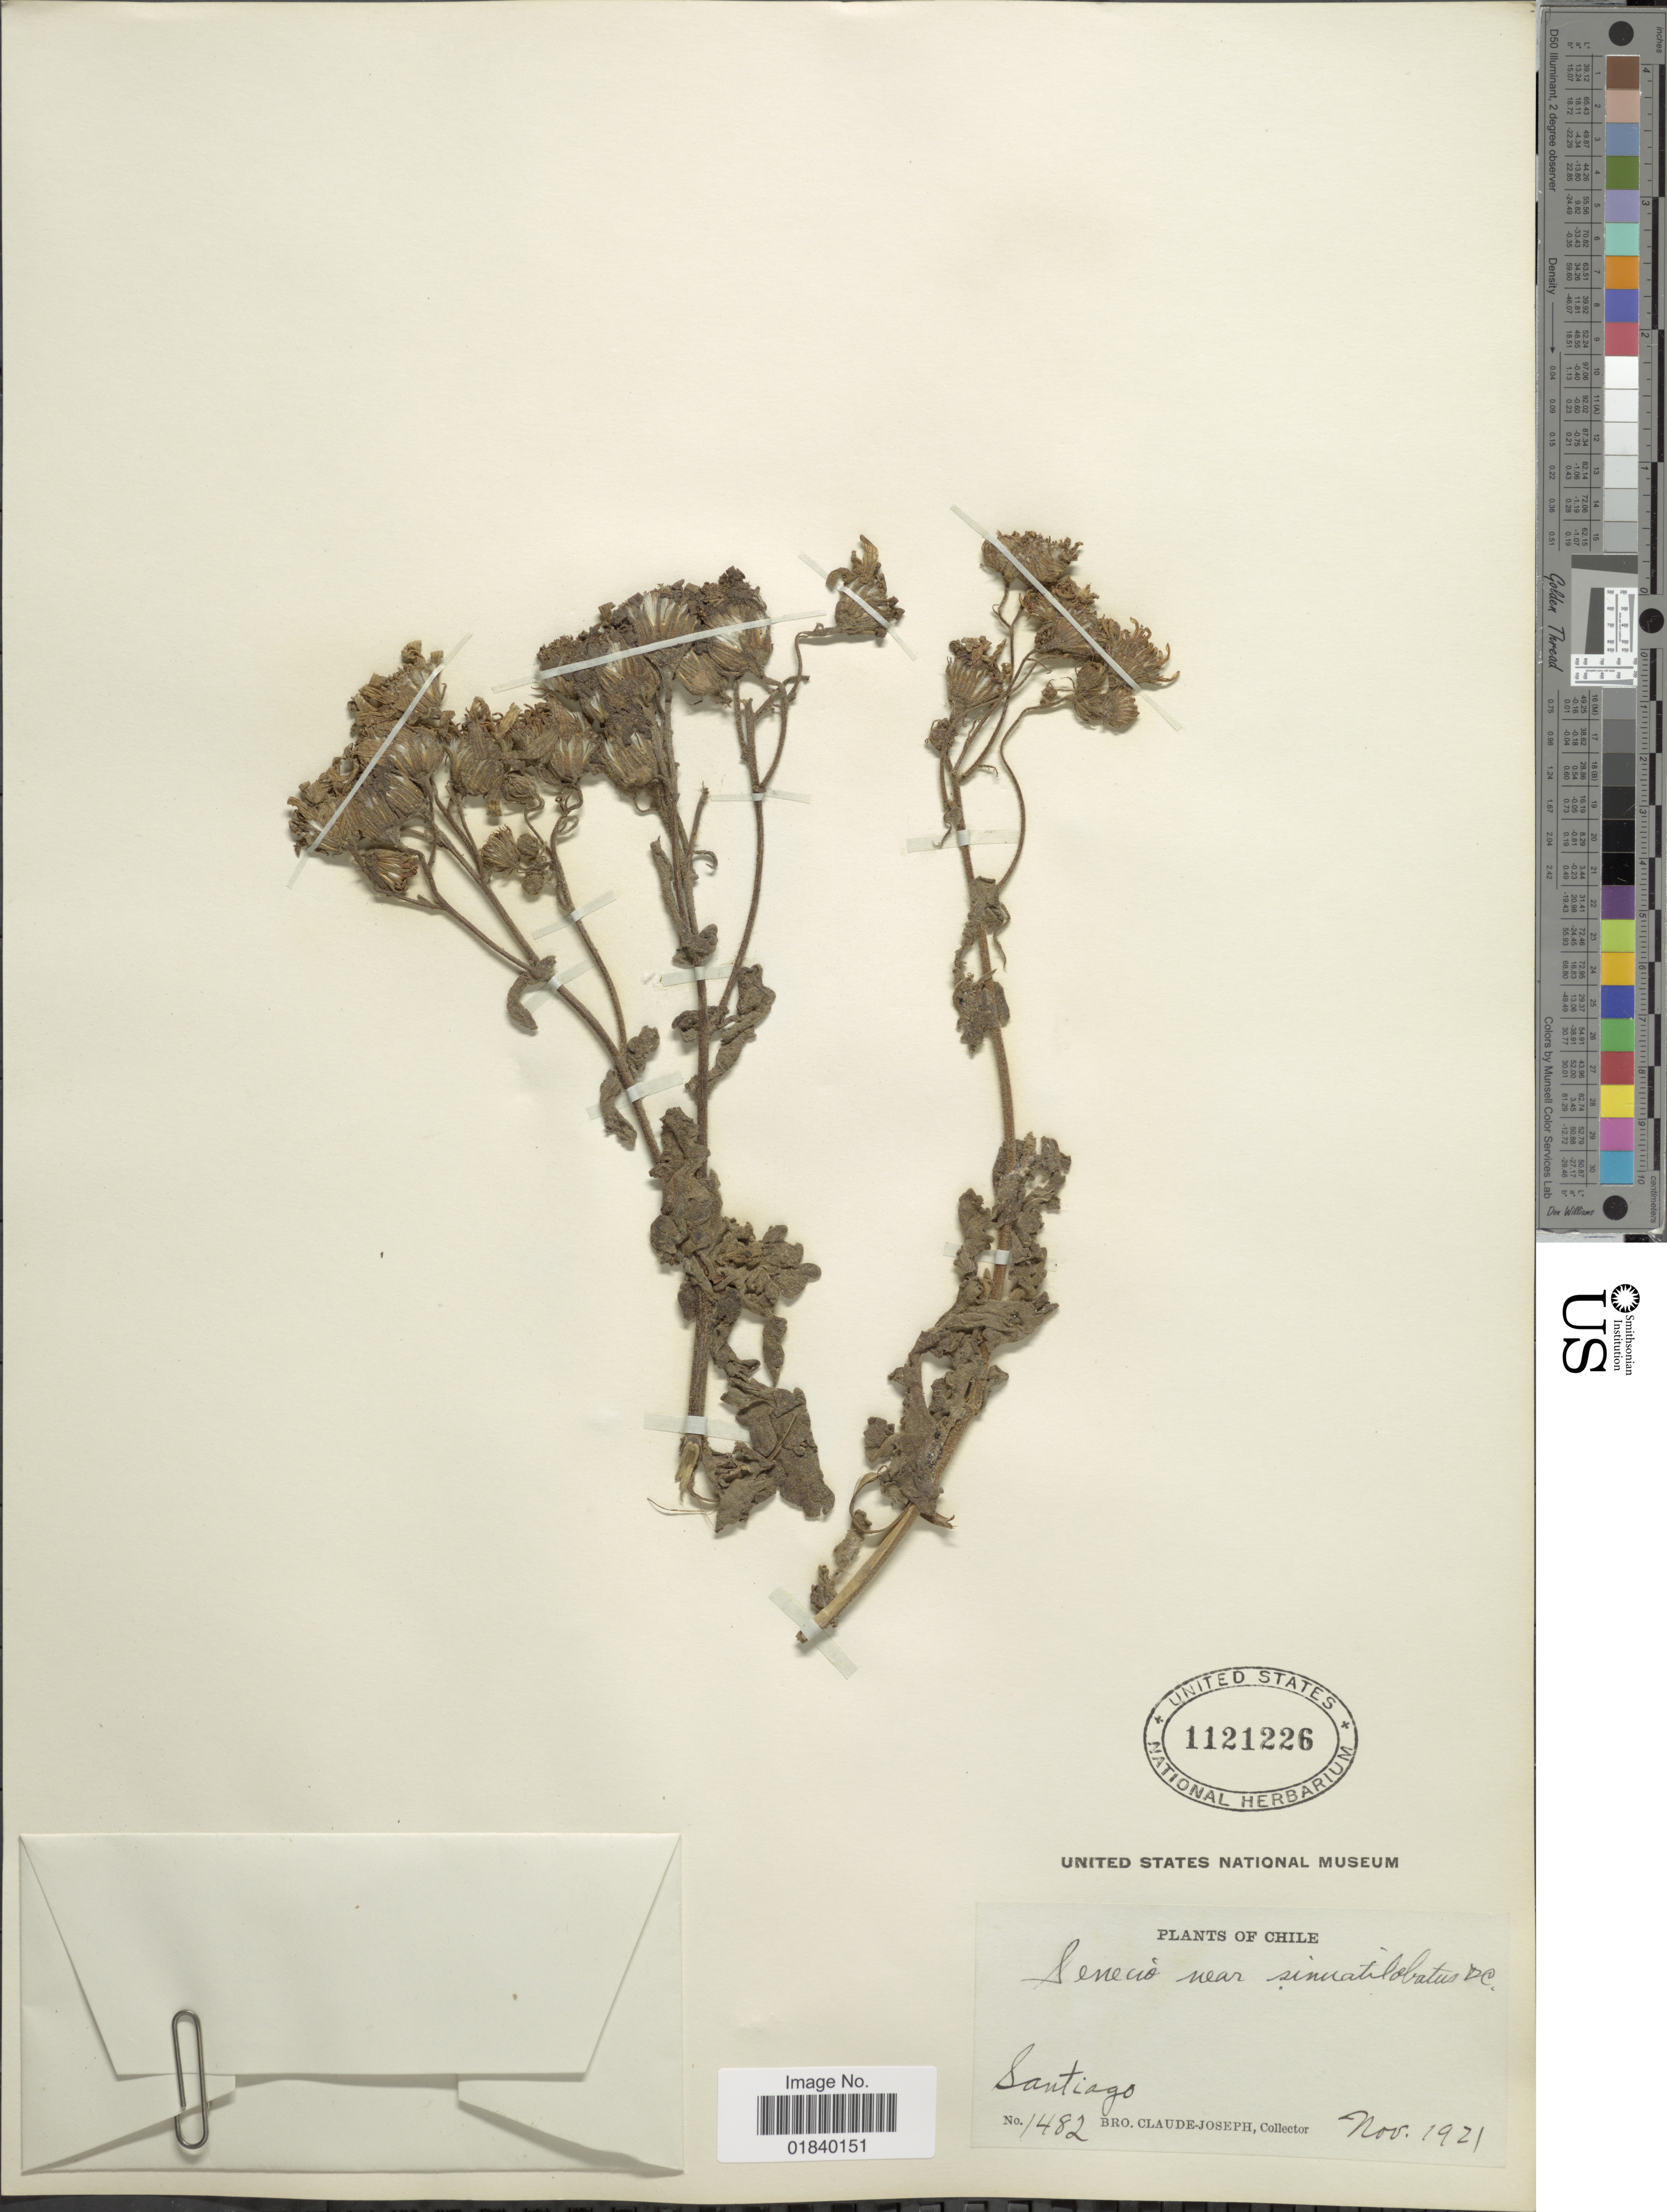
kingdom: Plantae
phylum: Tracheophyta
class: Magnoliopsida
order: Asterales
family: Asteraceae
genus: Senecio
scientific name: Senecio sinuatilobus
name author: DC.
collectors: Bro. Claude-Joseph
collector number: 1482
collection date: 1921-11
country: Chile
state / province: Región Metropolitana (RM)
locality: Santiago. Chile.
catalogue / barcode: US 1121226